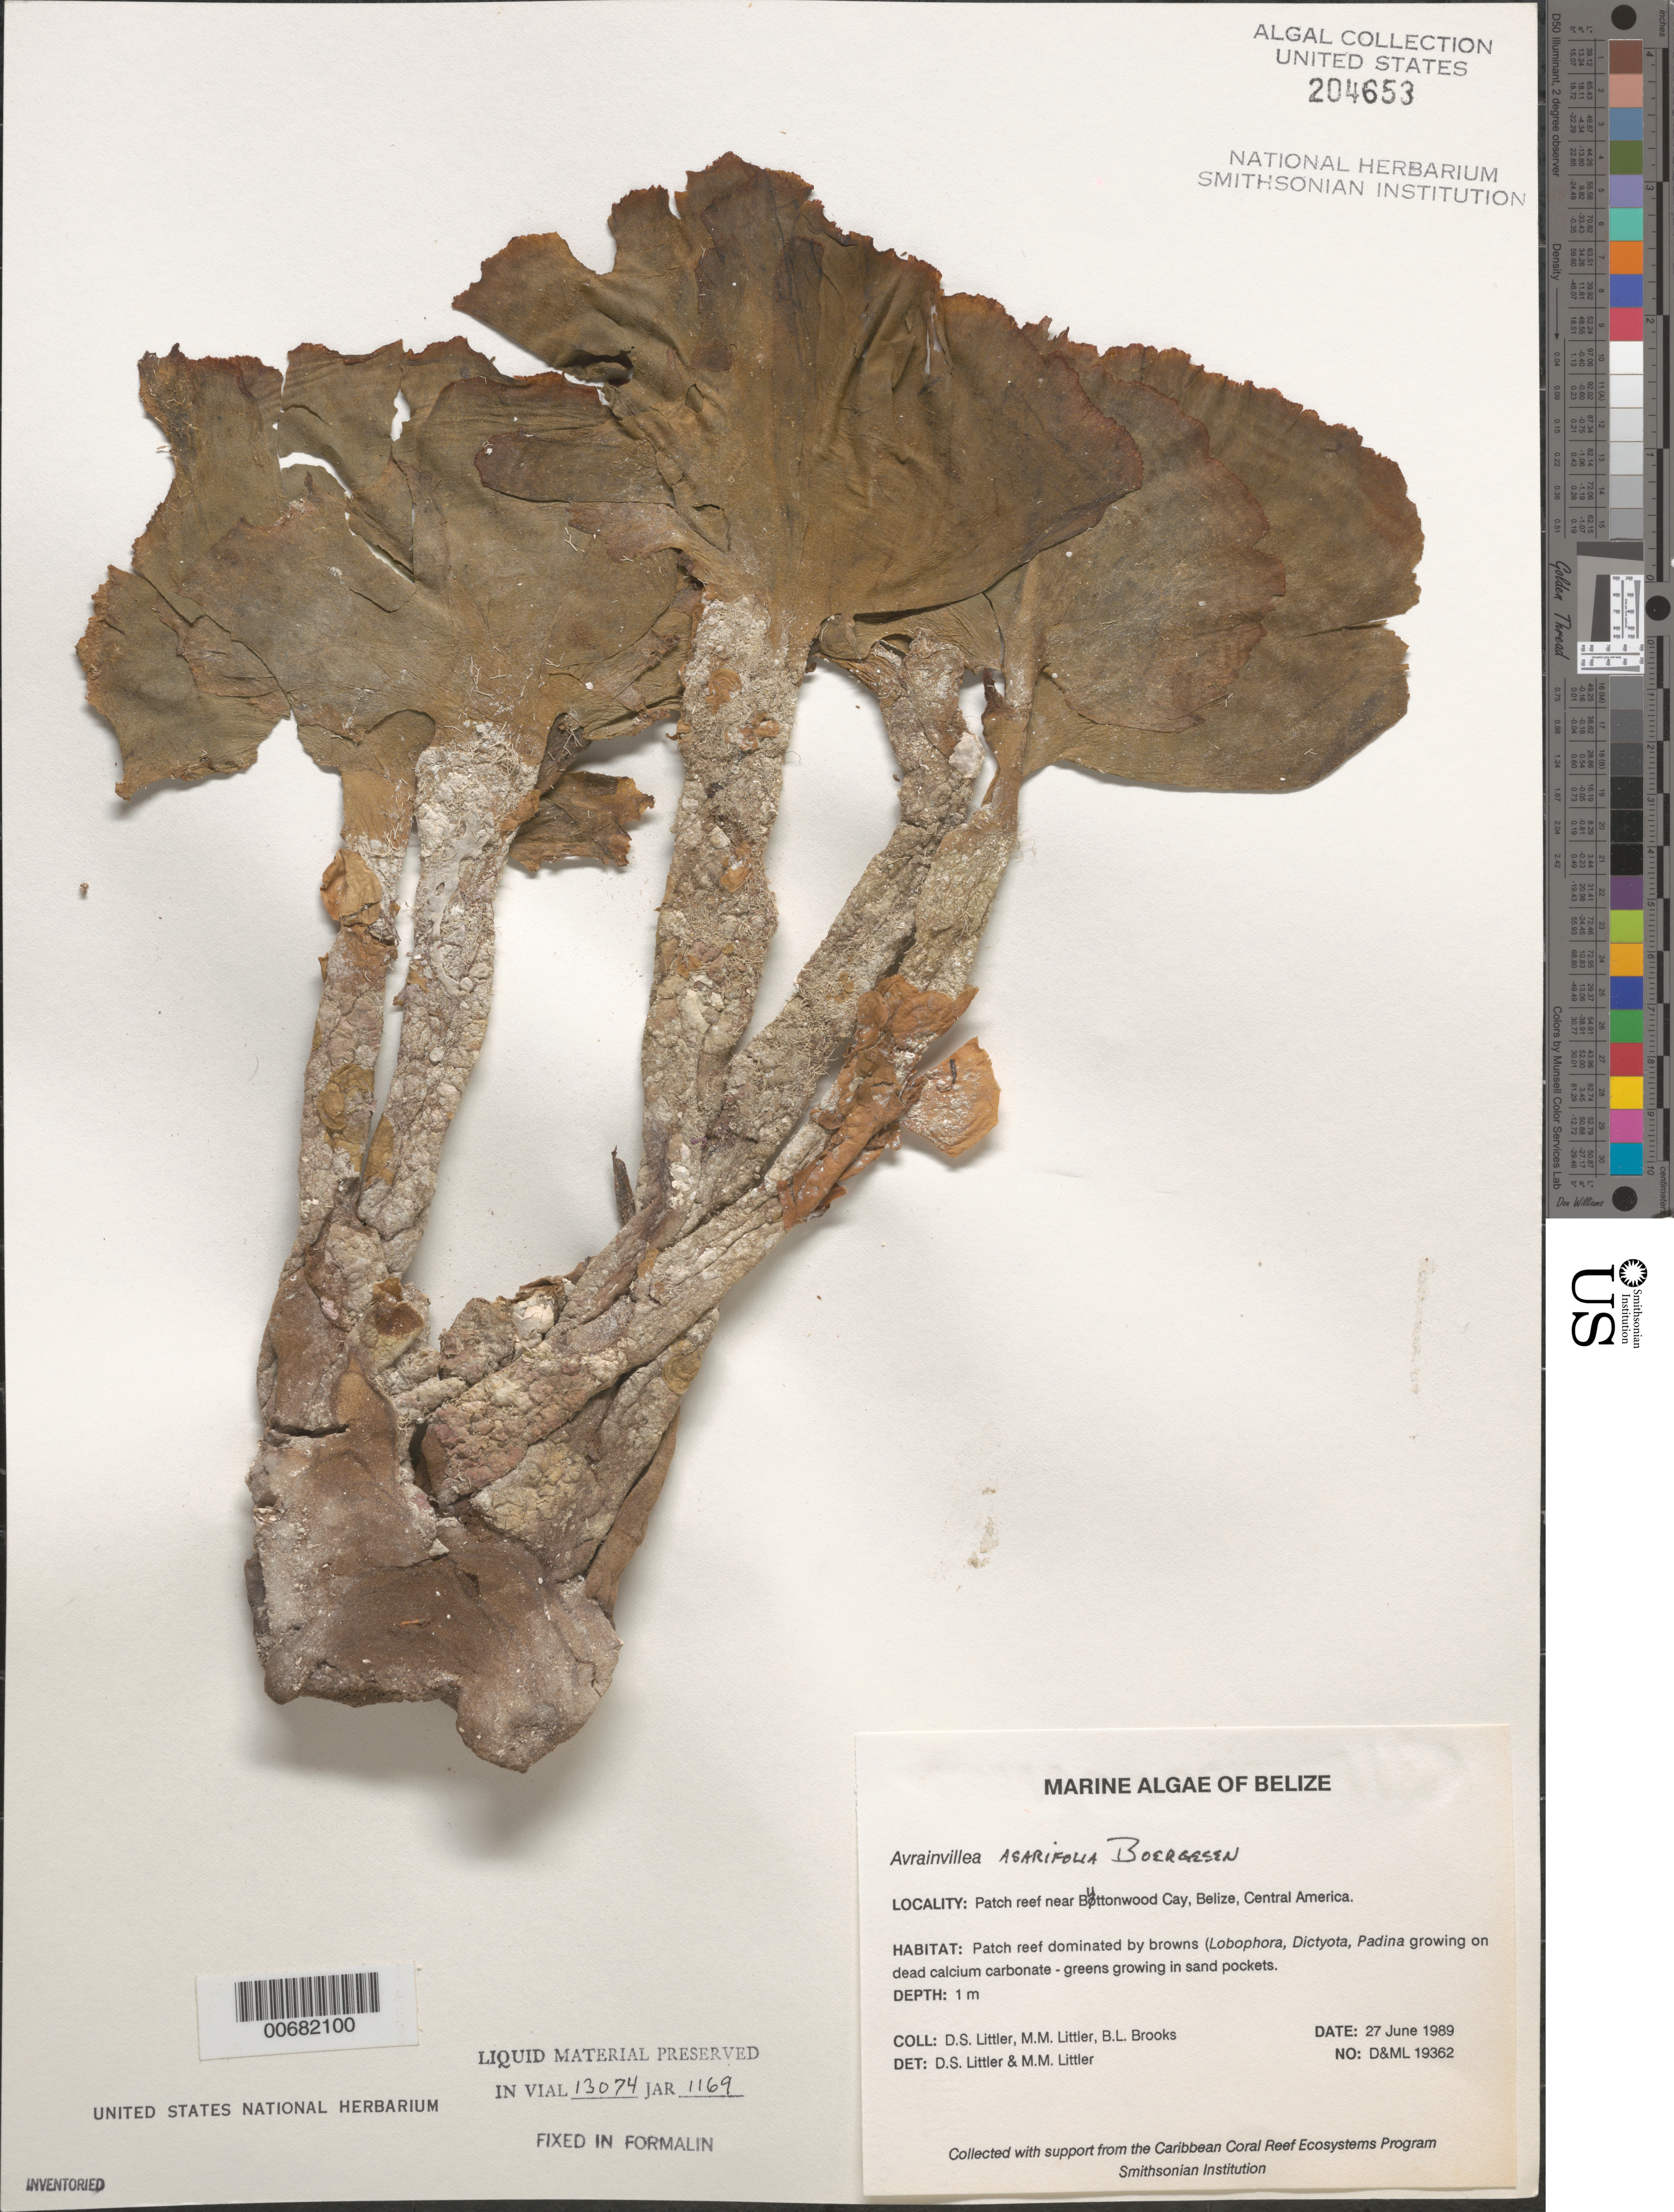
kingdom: Plantae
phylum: Chlorophyta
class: Ulvophyceae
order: Bryopsidales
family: Dichotomosiphonaceae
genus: Avrainvillea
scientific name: Avrainvillea asarifolia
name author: Børgesen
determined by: Littler, D. S.; Littler, M. M.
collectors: D. S. Littler, M. M. Littler & B. Brooks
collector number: D&ML 19362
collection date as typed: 27 Jun 1989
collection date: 1989-06-27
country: Belize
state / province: Stann Creek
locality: Patch reef near Buttonwood Cay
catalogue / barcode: US 204653